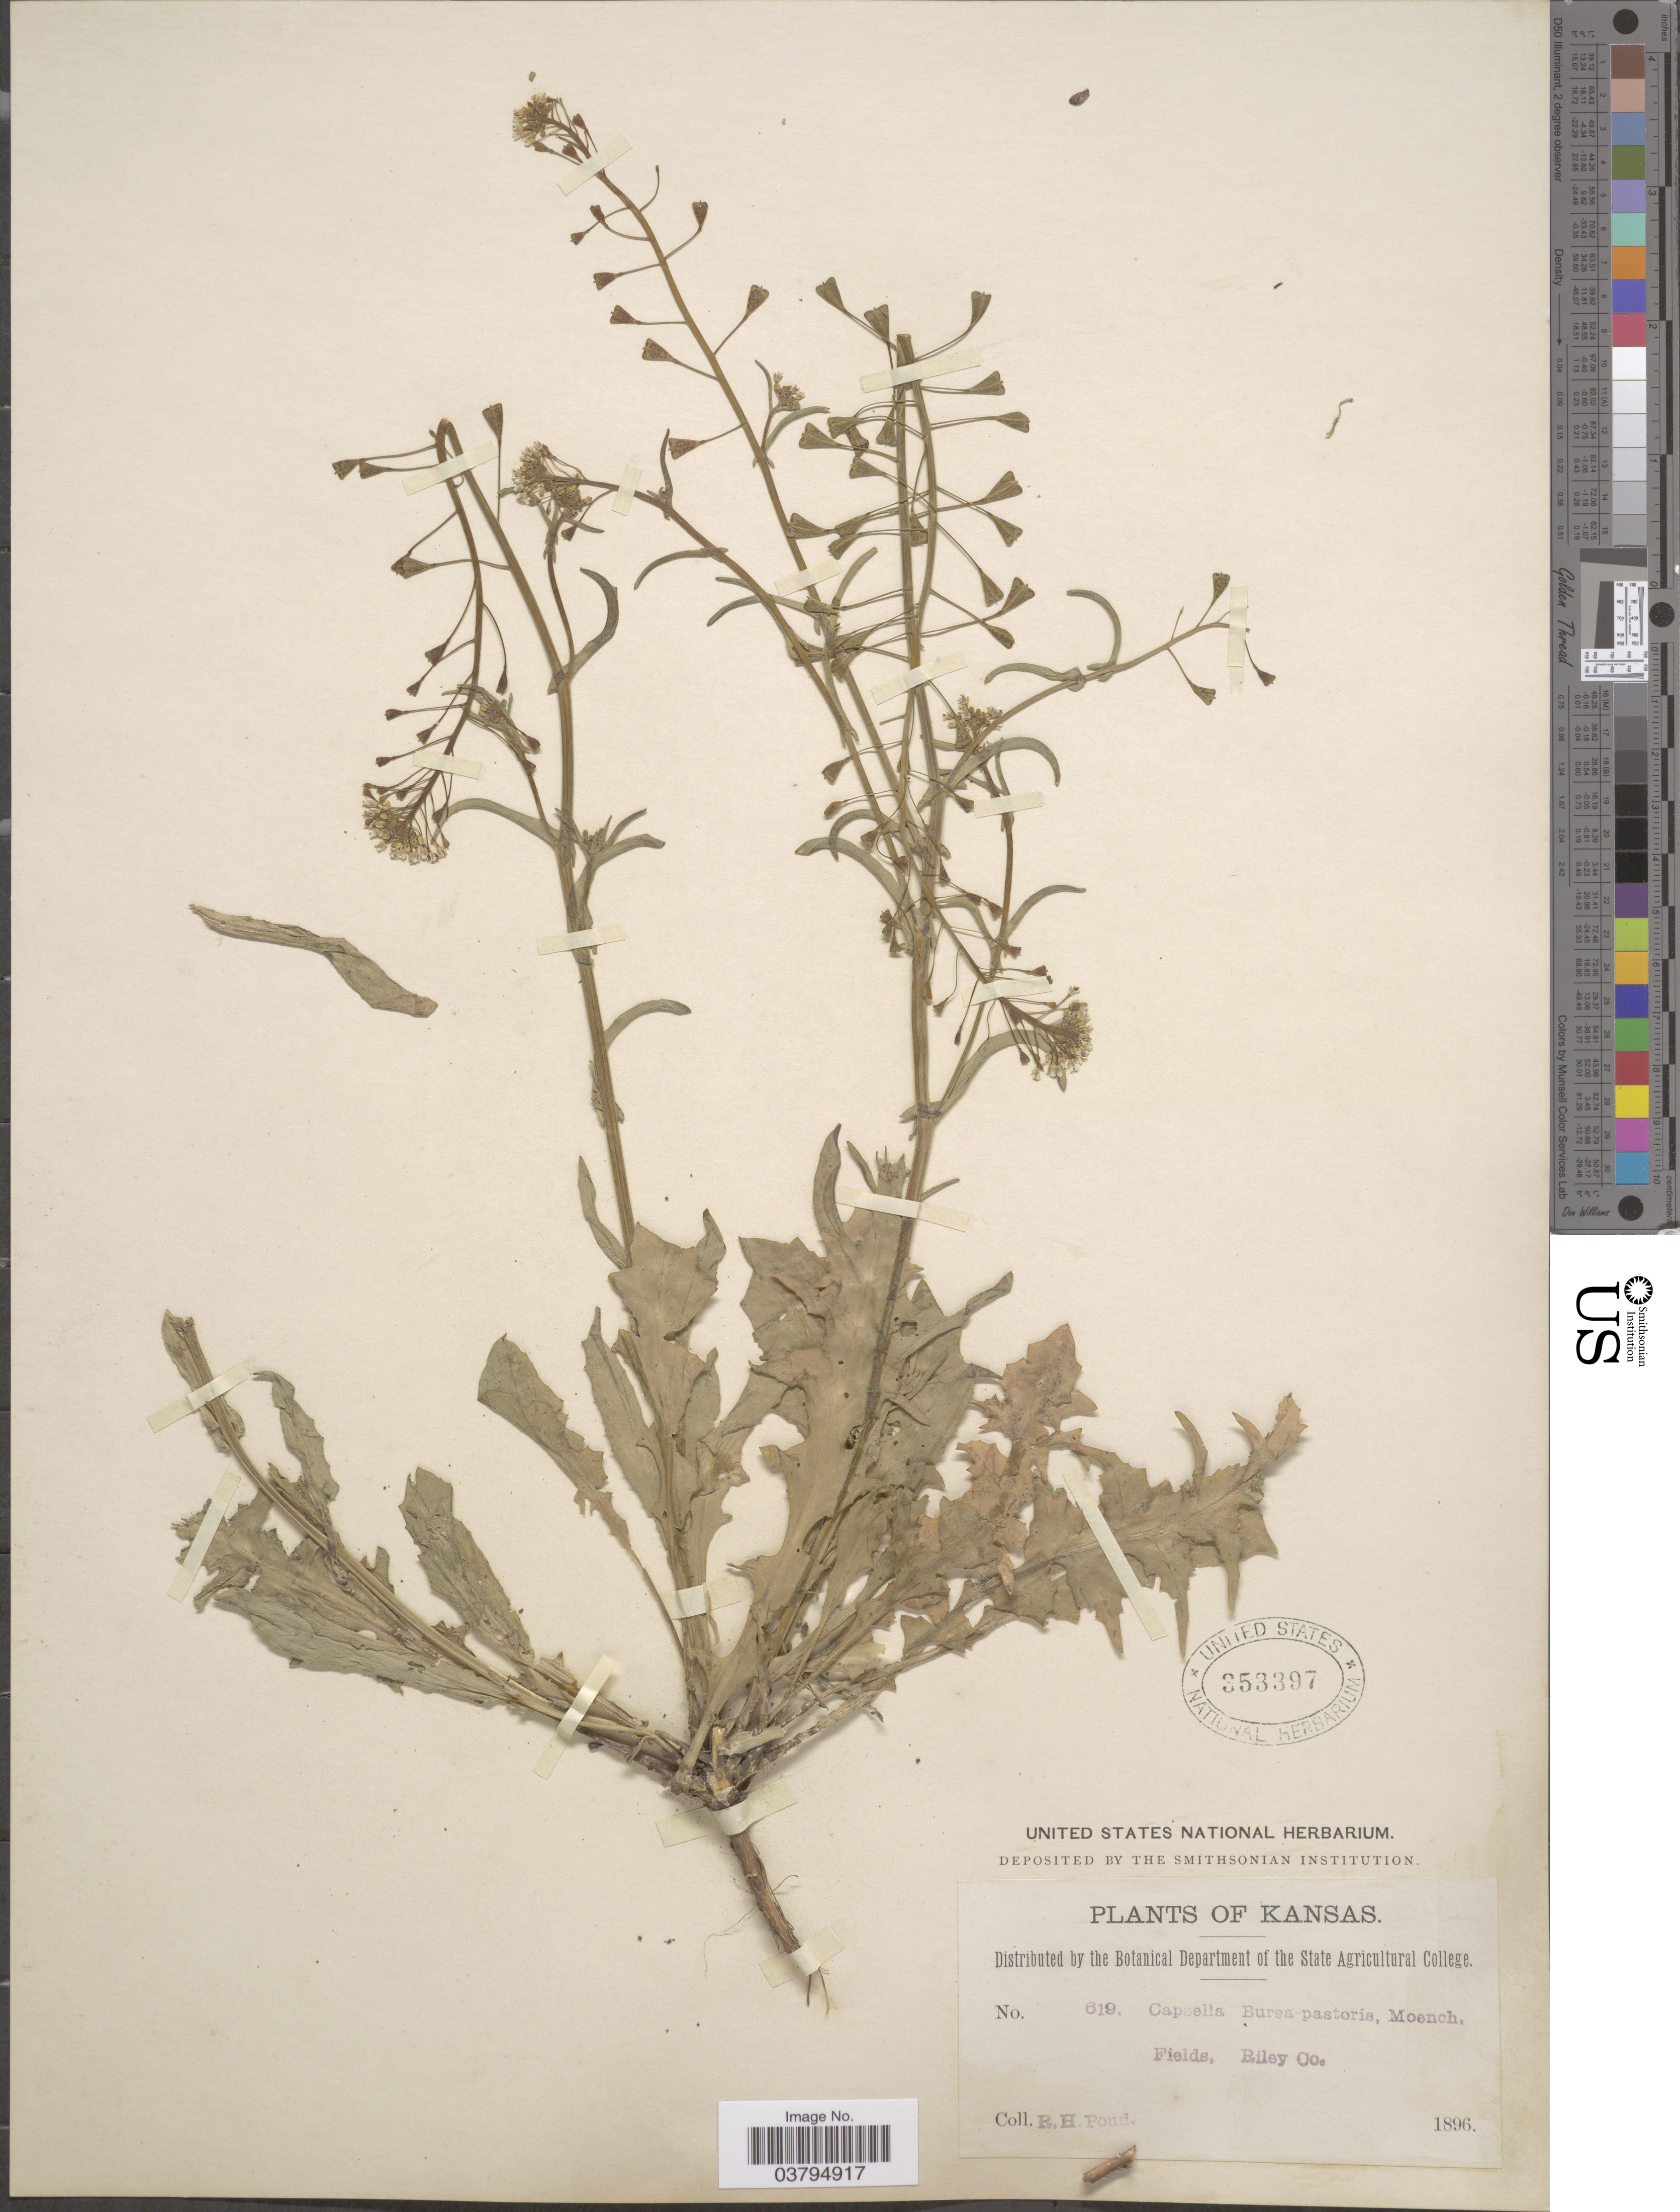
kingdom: Plantae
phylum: Tracheophyta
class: Magnoliopsida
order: Brassicales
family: Brassicaceae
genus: Capsella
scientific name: Capsella bursa-pastoris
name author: (L.) Medik.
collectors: R. Pond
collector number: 619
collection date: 1896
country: United States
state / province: Kansas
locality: Fields, Riley Co.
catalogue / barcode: US 353397